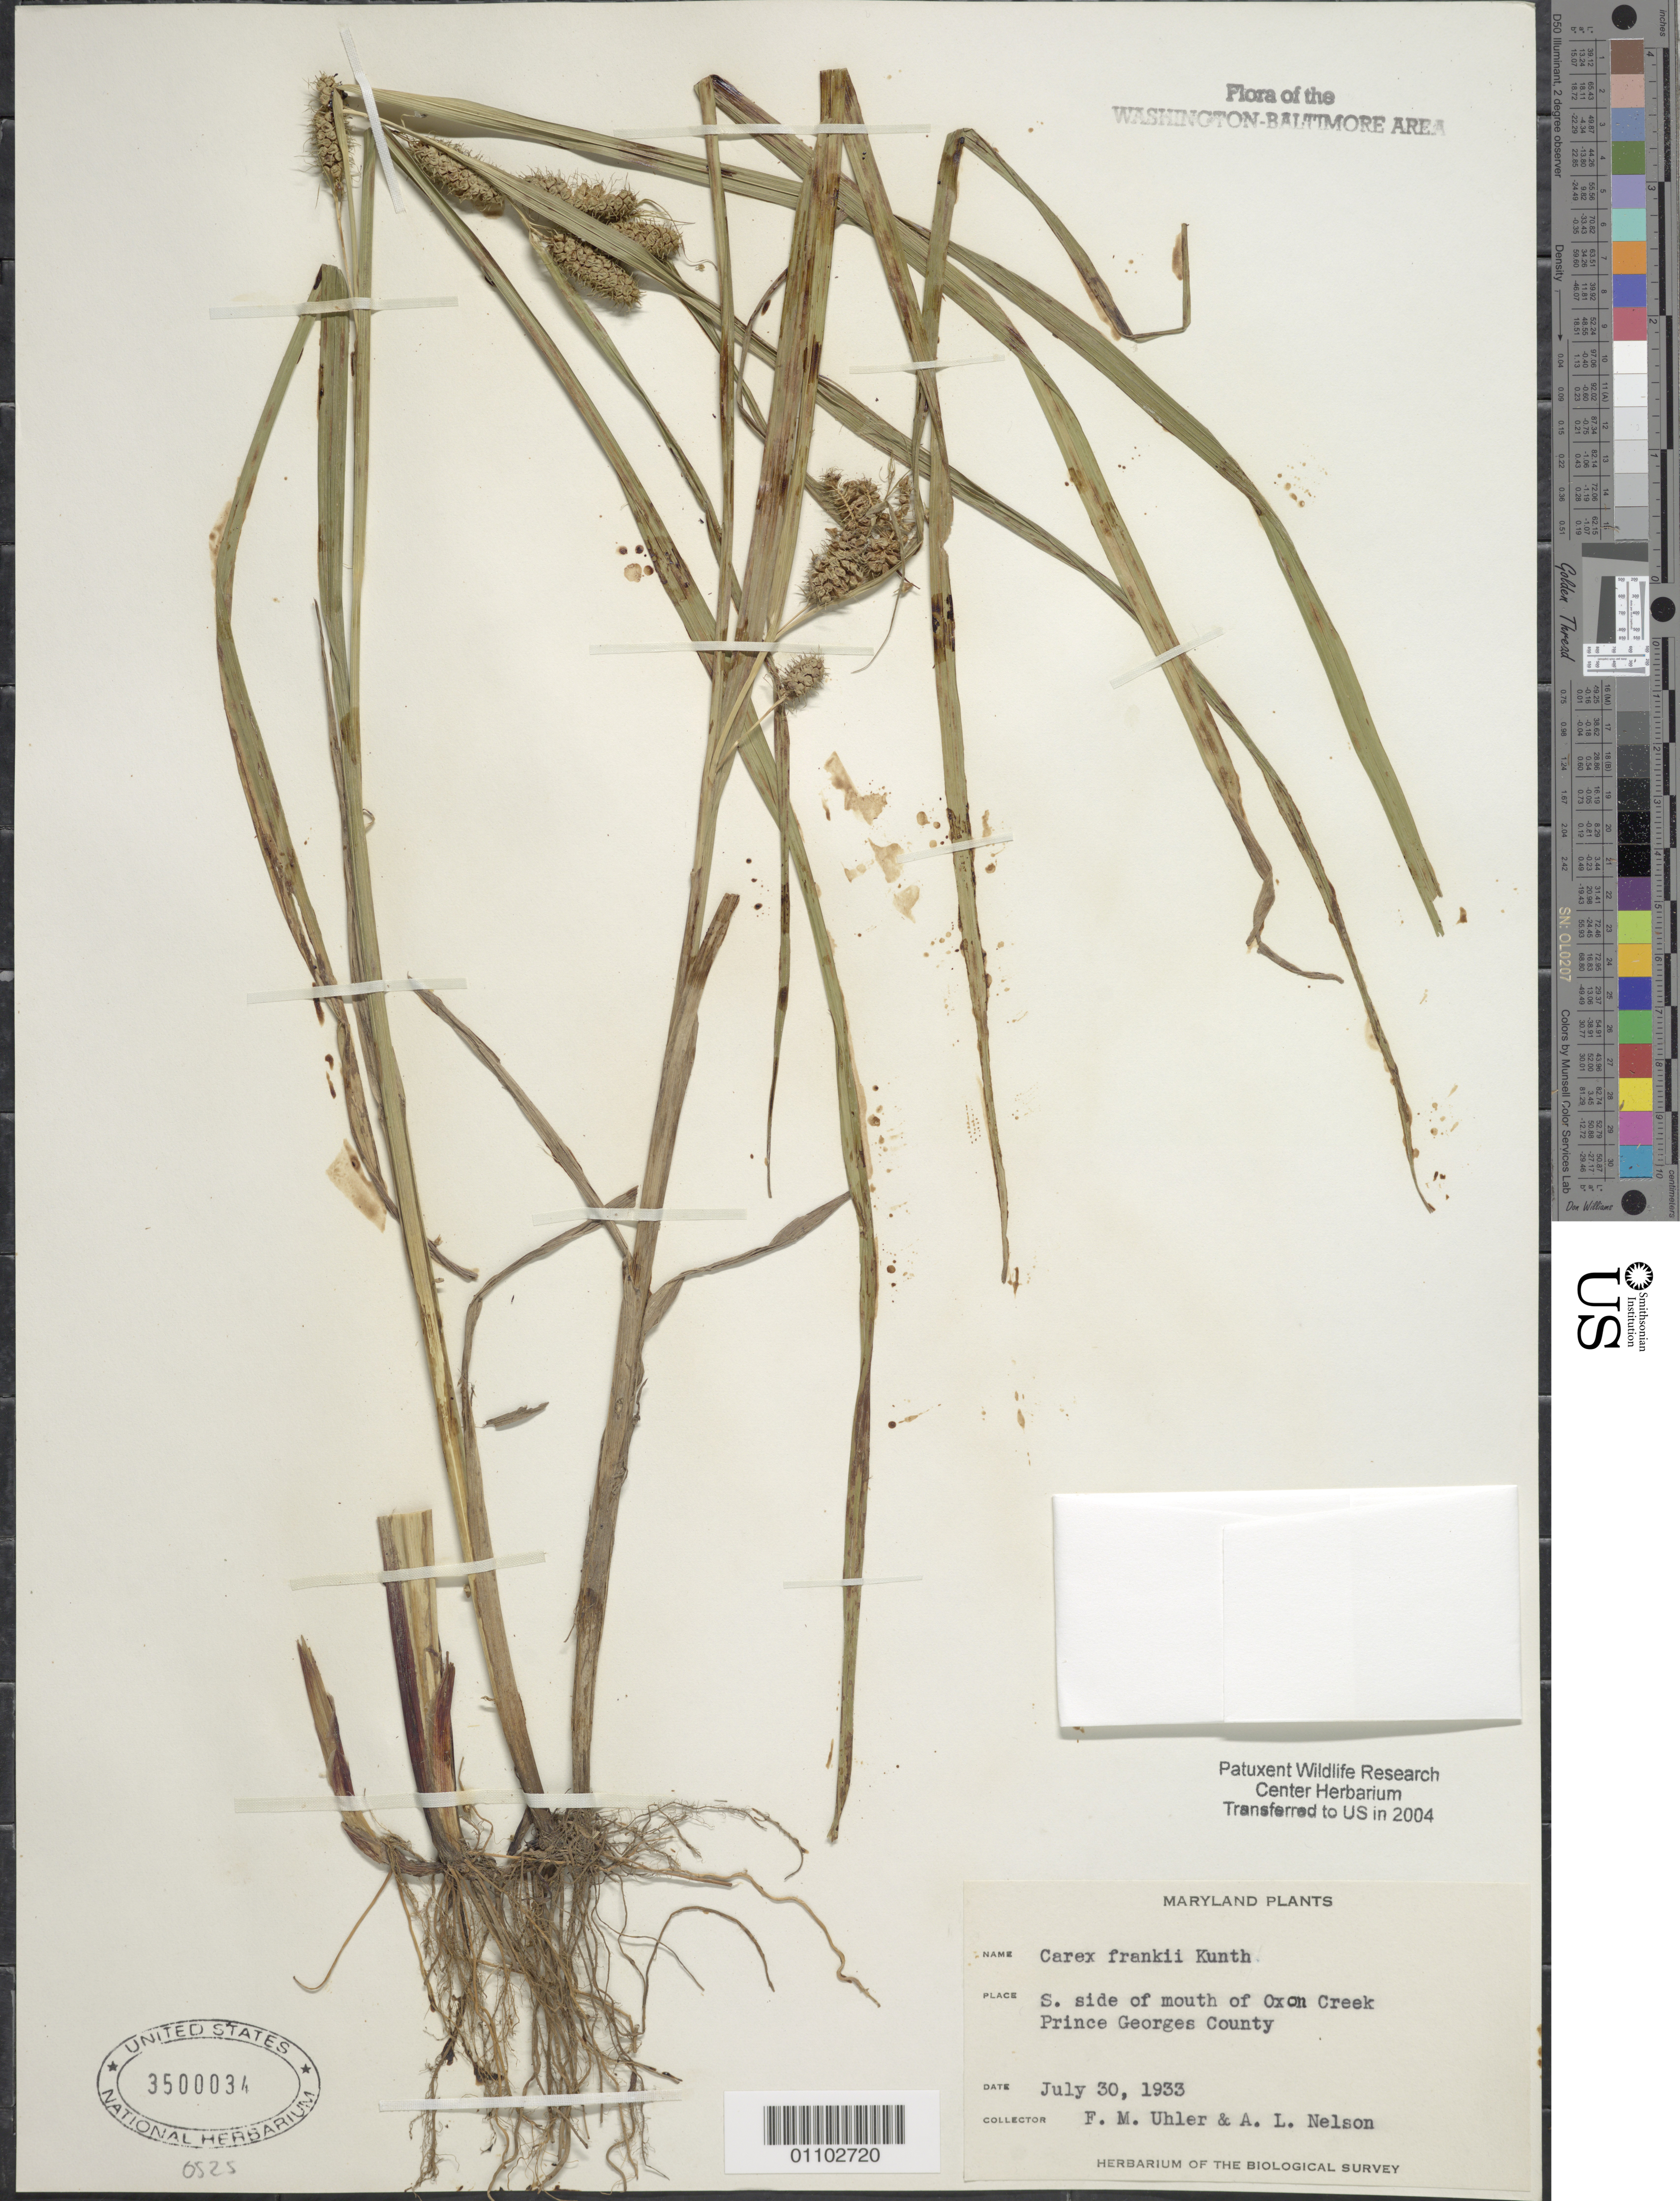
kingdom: Plantae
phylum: Tracheophyta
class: Liliopsida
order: Poales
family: Cyperaceae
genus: Carex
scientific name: Carex frankii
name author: Kunth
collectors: F. Uhler & A. L. Nelson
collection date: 1933-07-30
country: United States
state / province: Maryland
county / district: Prince George's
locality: S. side of mouth of Oxon Creek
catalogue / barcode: US 3500034